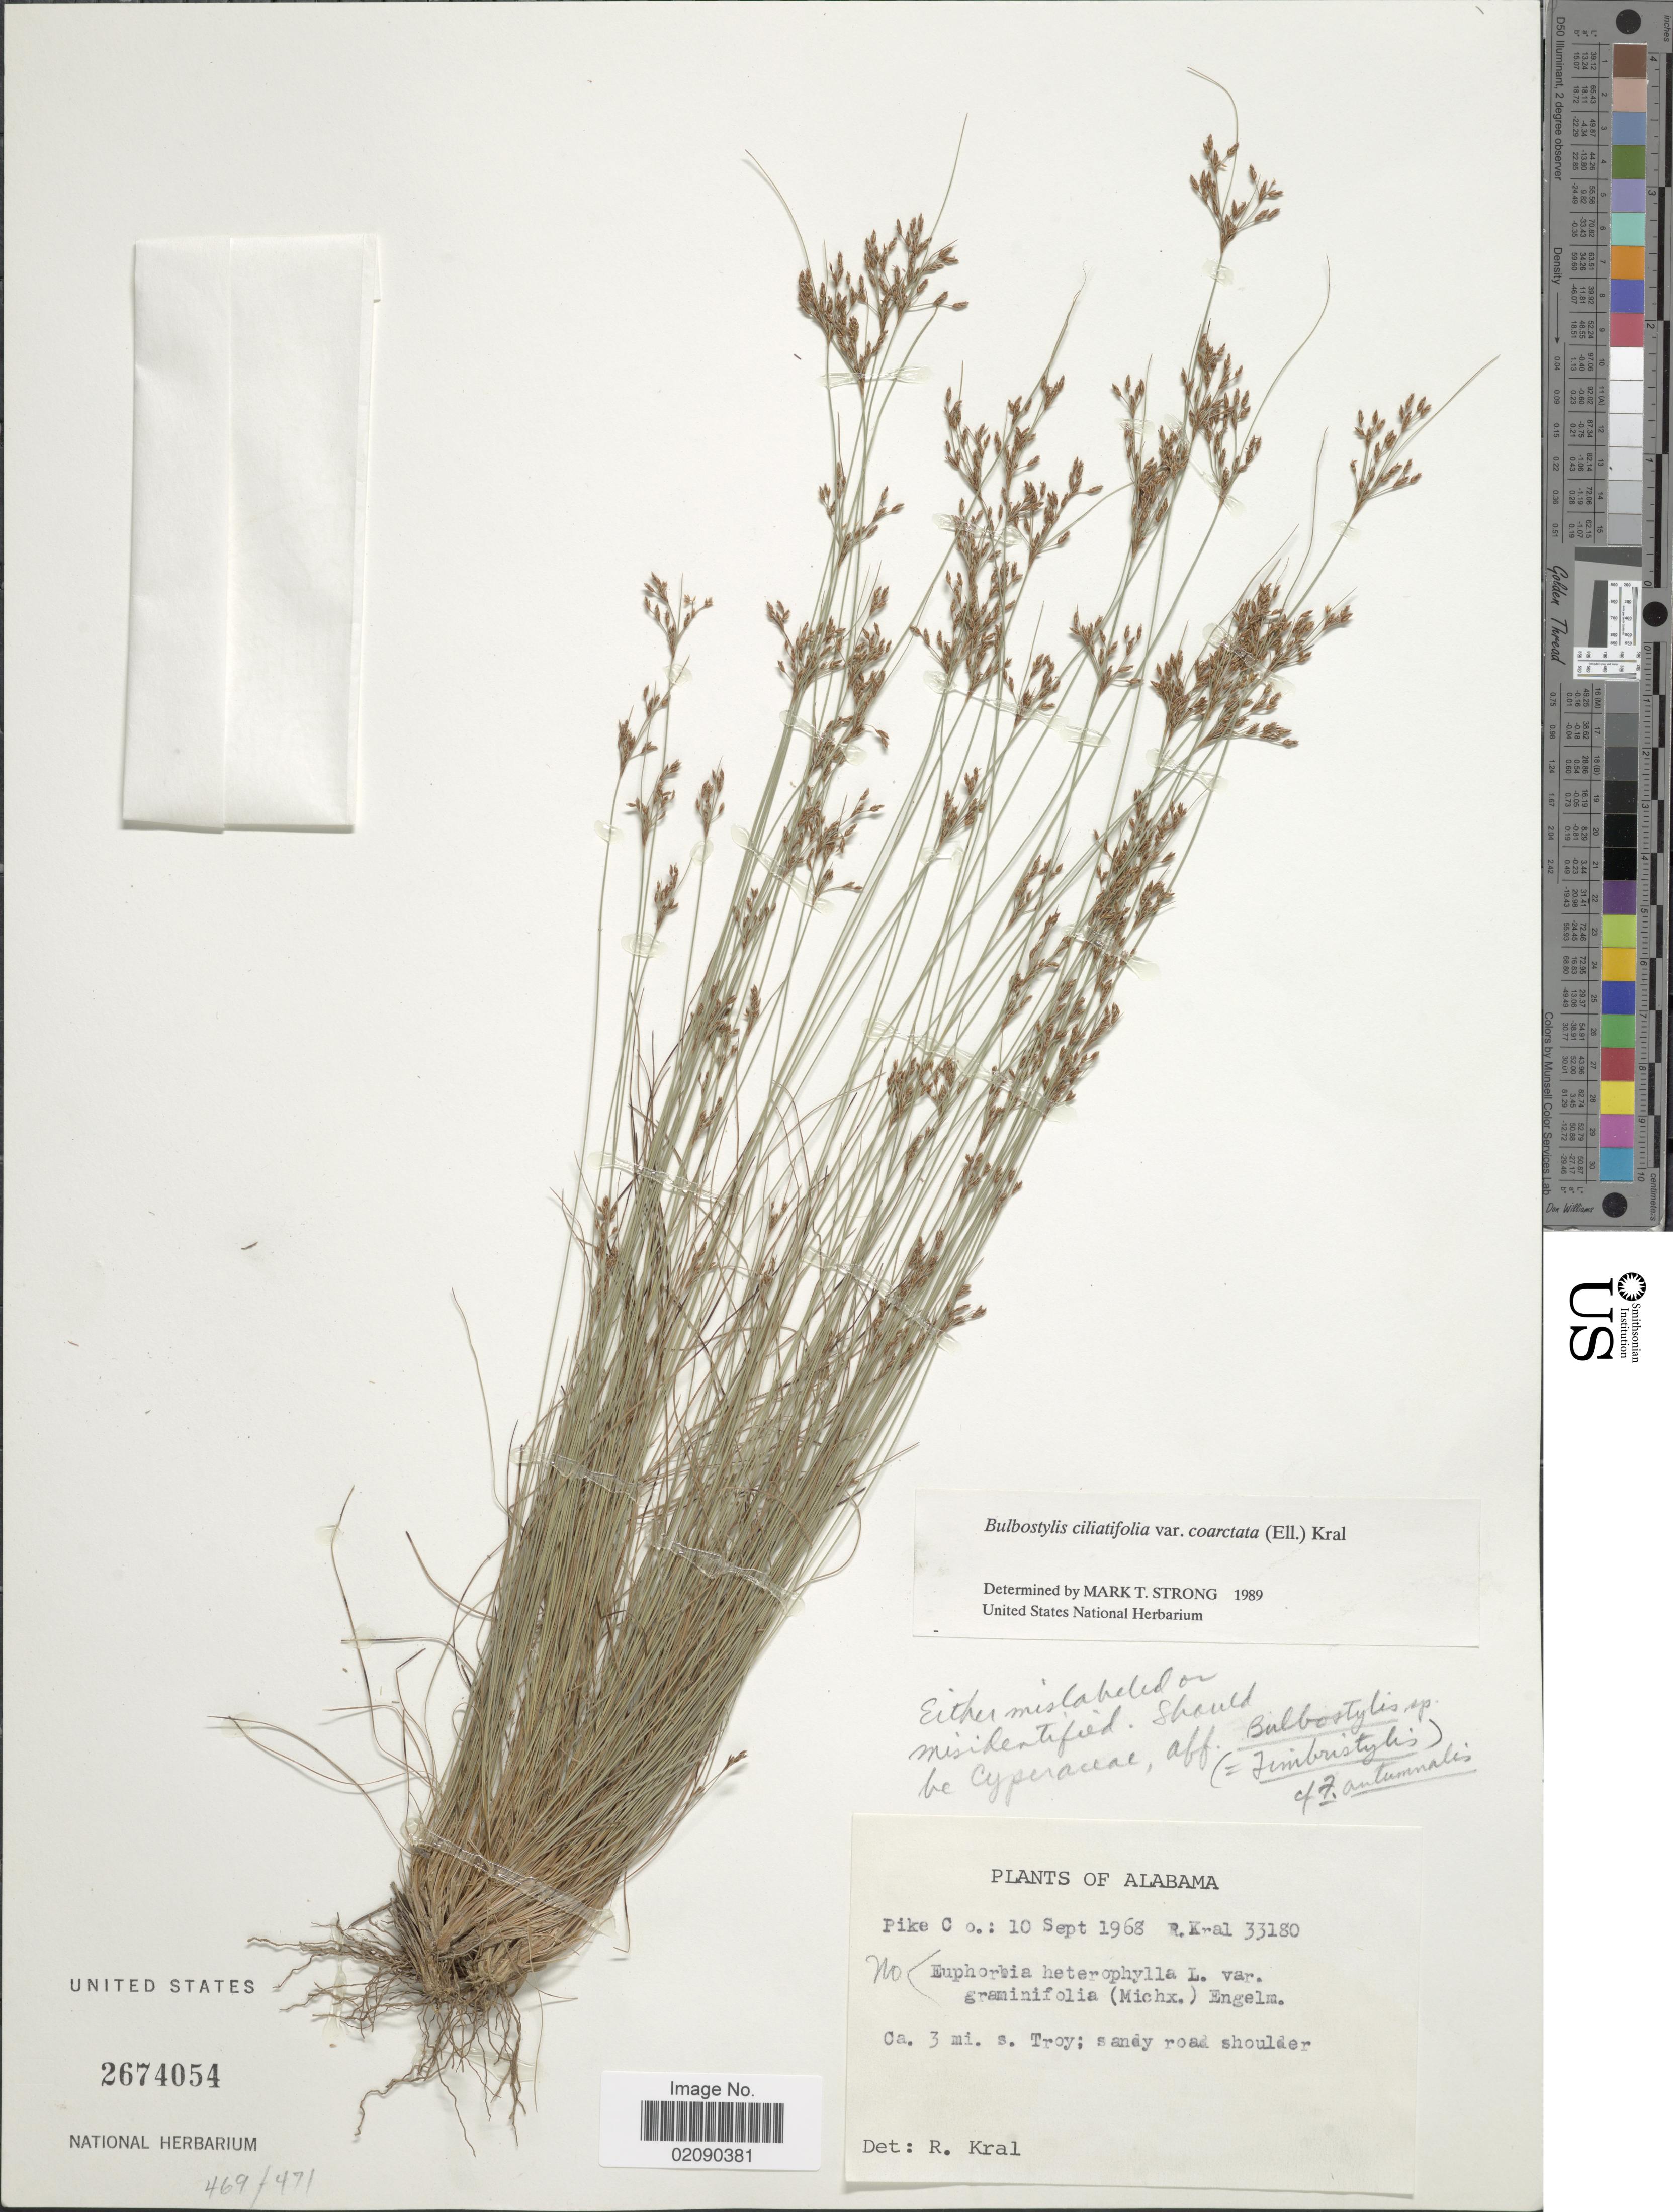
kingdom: Plantae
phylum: Tracheophyta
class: Liliopsida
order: Poales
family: Cyperaceae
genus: Bulbostylis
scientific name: Bulbostylis ciliatifolia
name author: (Elliott) Fernald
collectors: R. Kral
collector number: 33180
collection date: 1968-09-10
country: United States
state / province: Alabama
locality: Pike Co.: Ca. 3 mi. s. Troy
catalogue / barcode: US 2674054